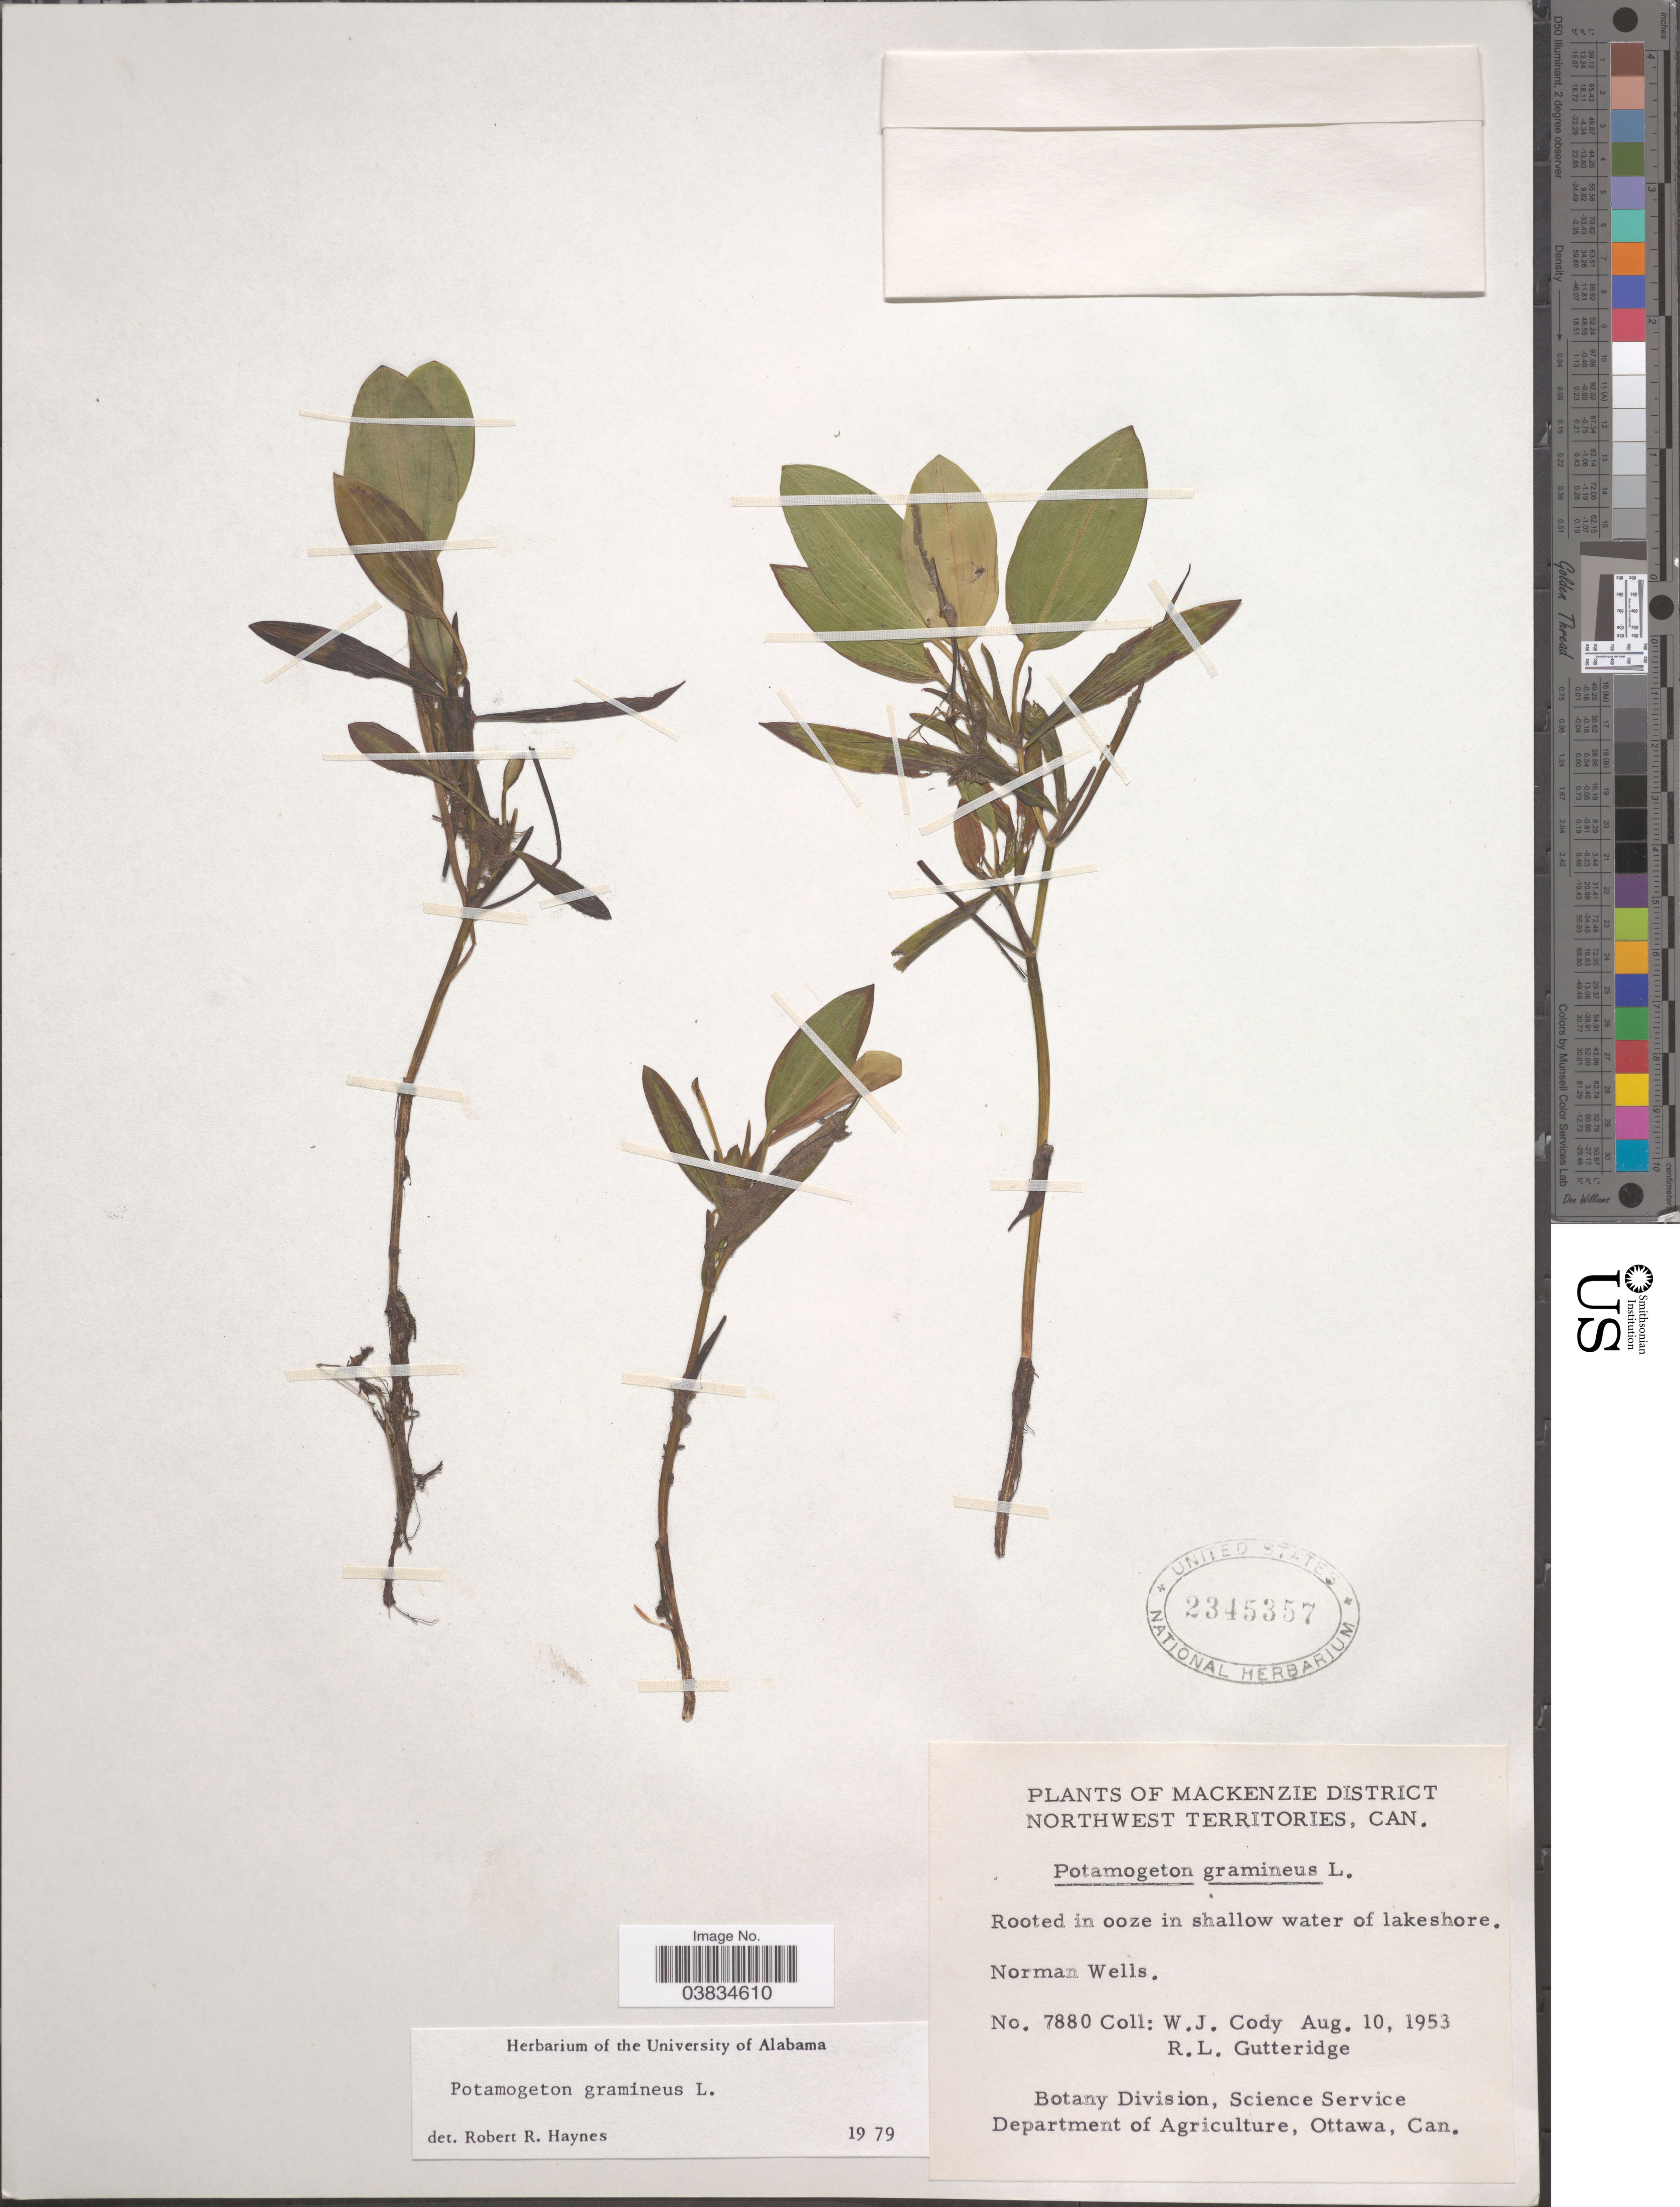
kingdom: Plantae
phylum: Tracheophyta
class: Liliopsida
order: Alismatales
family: Potamogetonaceae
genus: Potamogeton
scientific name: Potamogeton gramineus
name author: L.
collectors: W. Cody & R. Gutteridge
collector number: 7880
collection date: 1953-08-10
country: Canada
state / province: Northwest Territories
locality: Mackenzie District. Norman Wells.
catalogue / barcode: US 2345357